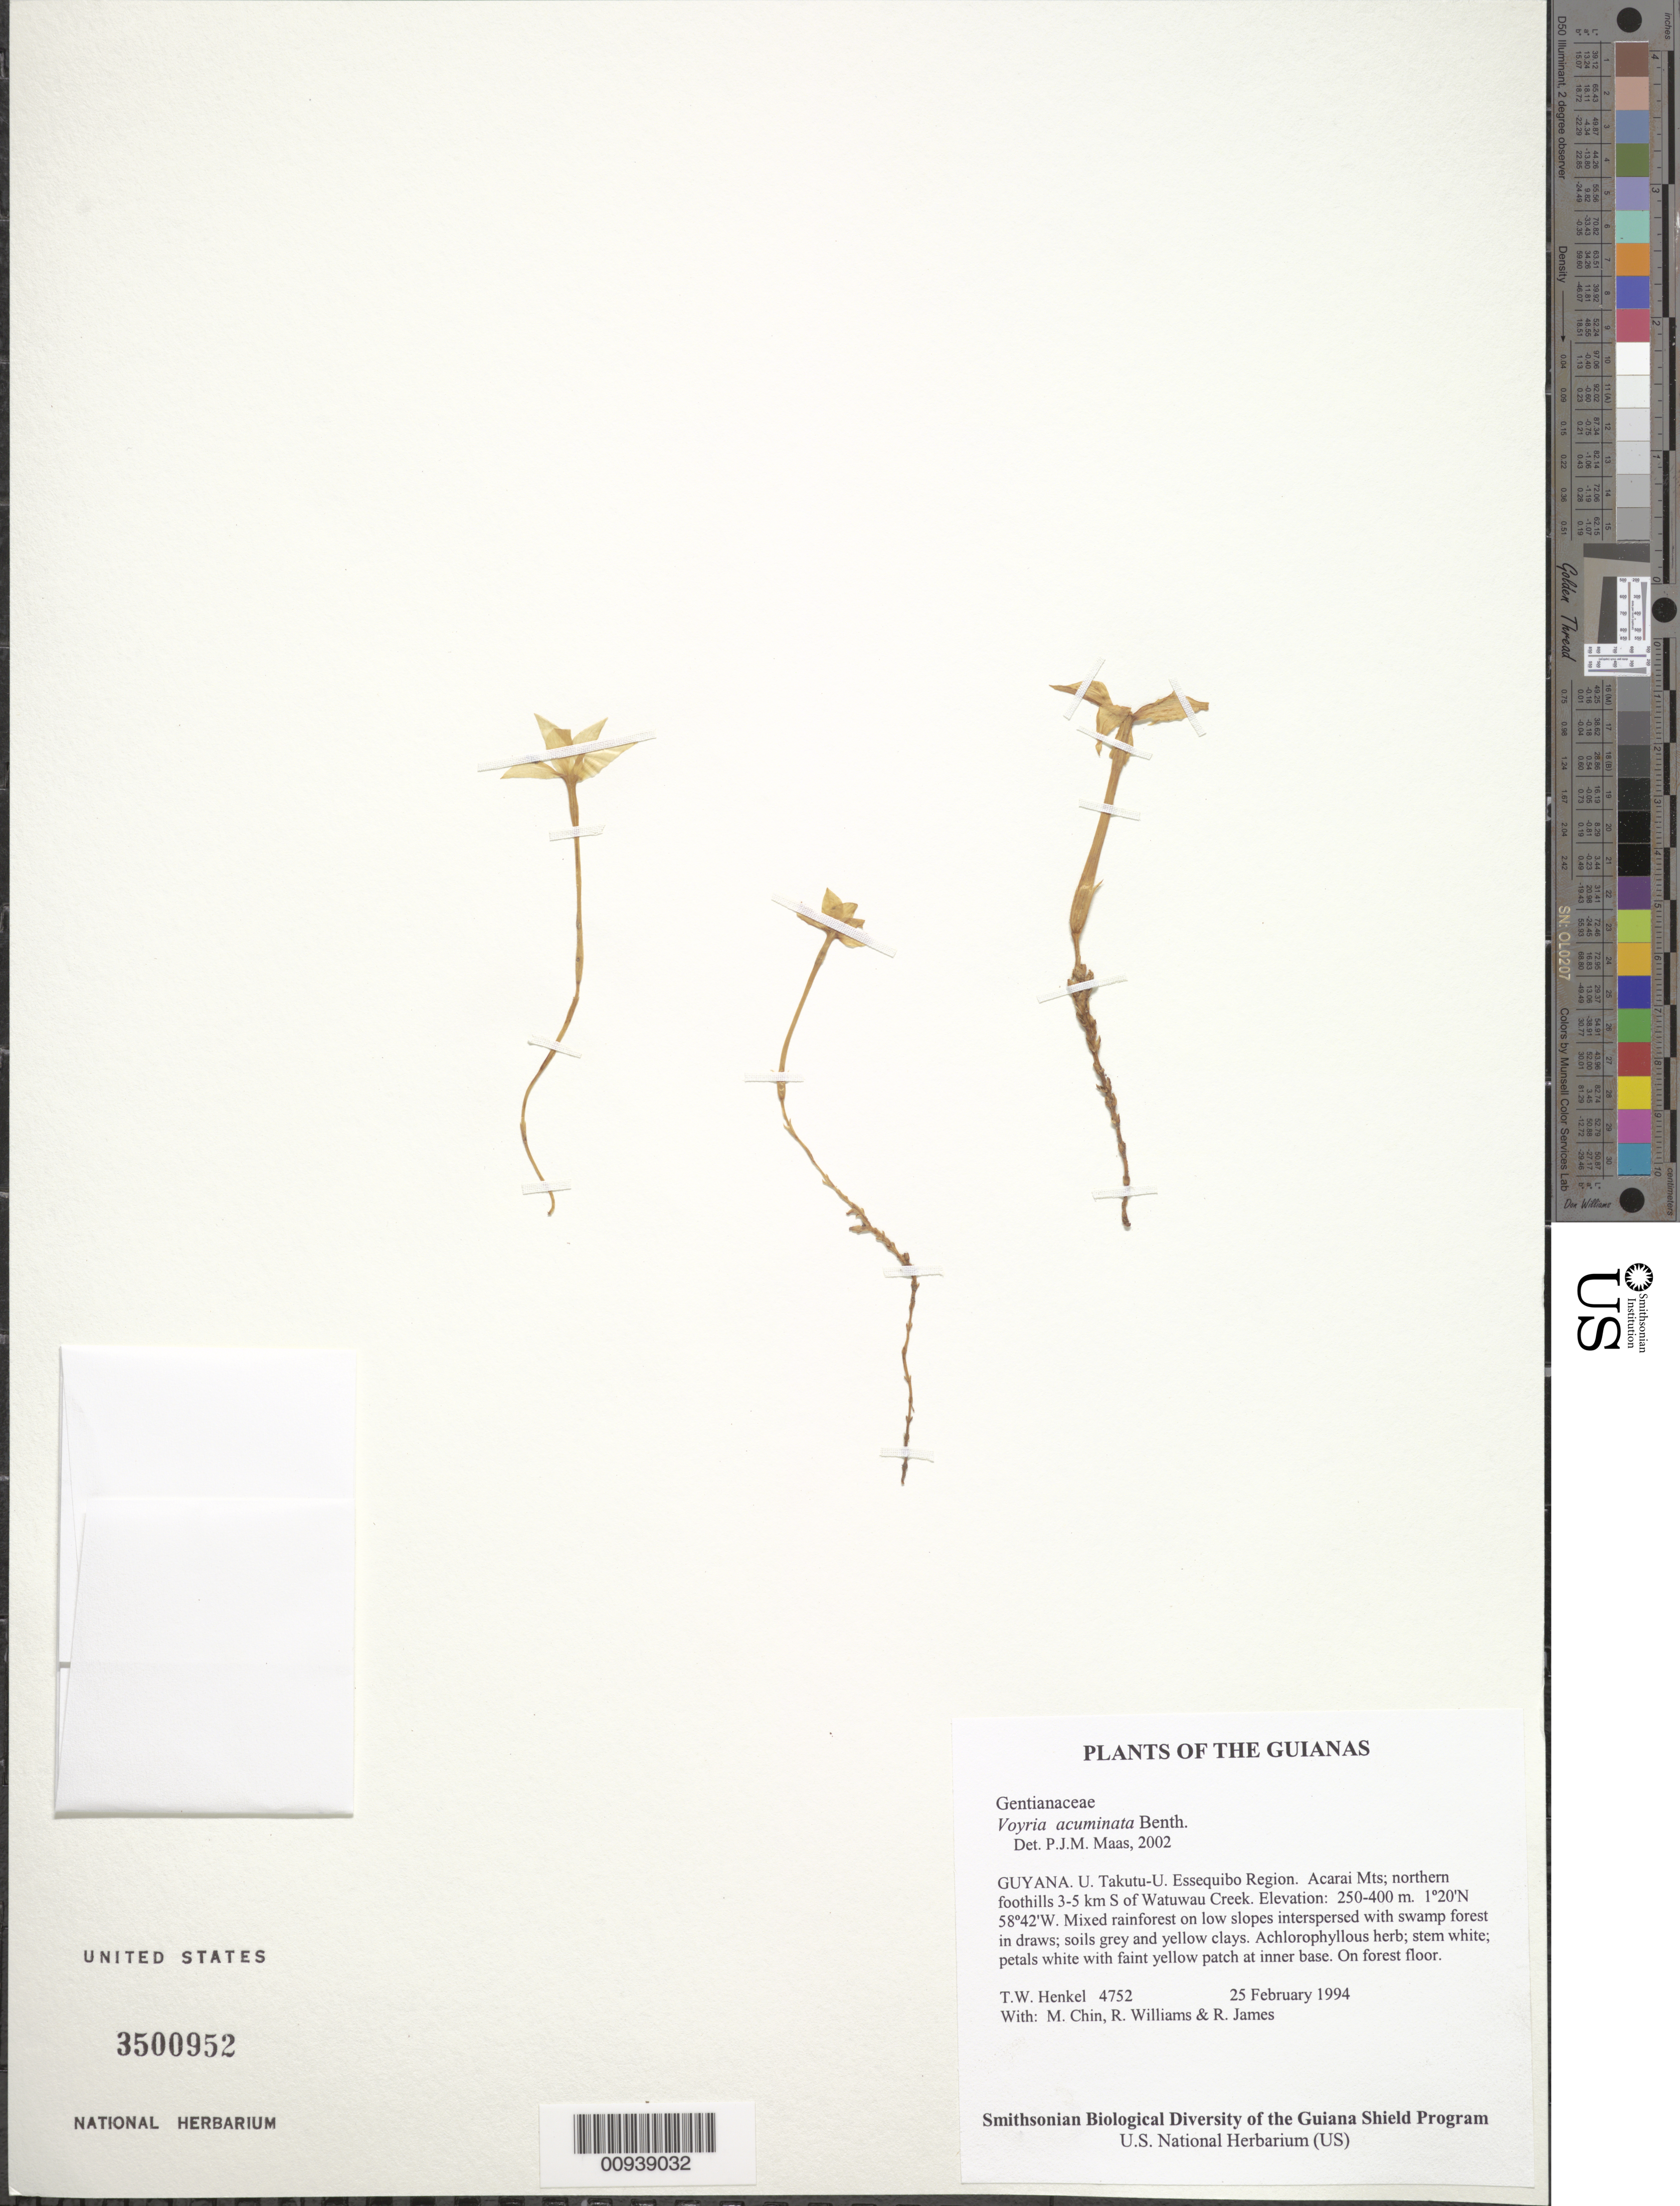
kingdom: Plantae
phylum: Tracheophyta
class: Magnoliopsida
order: Gentianales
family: Gentianaceae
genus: Voyria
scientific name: Voyria acuminata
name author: Benth.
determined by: Maas, Paul J. M.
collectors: T. Henkel, M. Chin, R. Williams & R. James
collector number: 4752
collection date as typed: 25 February 1994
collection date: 1994-02-25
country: Guyana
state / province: U. Takutu-U. Essequibo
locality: Acarai Mts; northern foothills 3-5 km S of Watuwau Creek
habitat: Mixed rainforest on low slopes interspersed with swamp forest in draws; soils grey and yellow clays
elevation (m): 250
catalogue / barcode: US 3500952